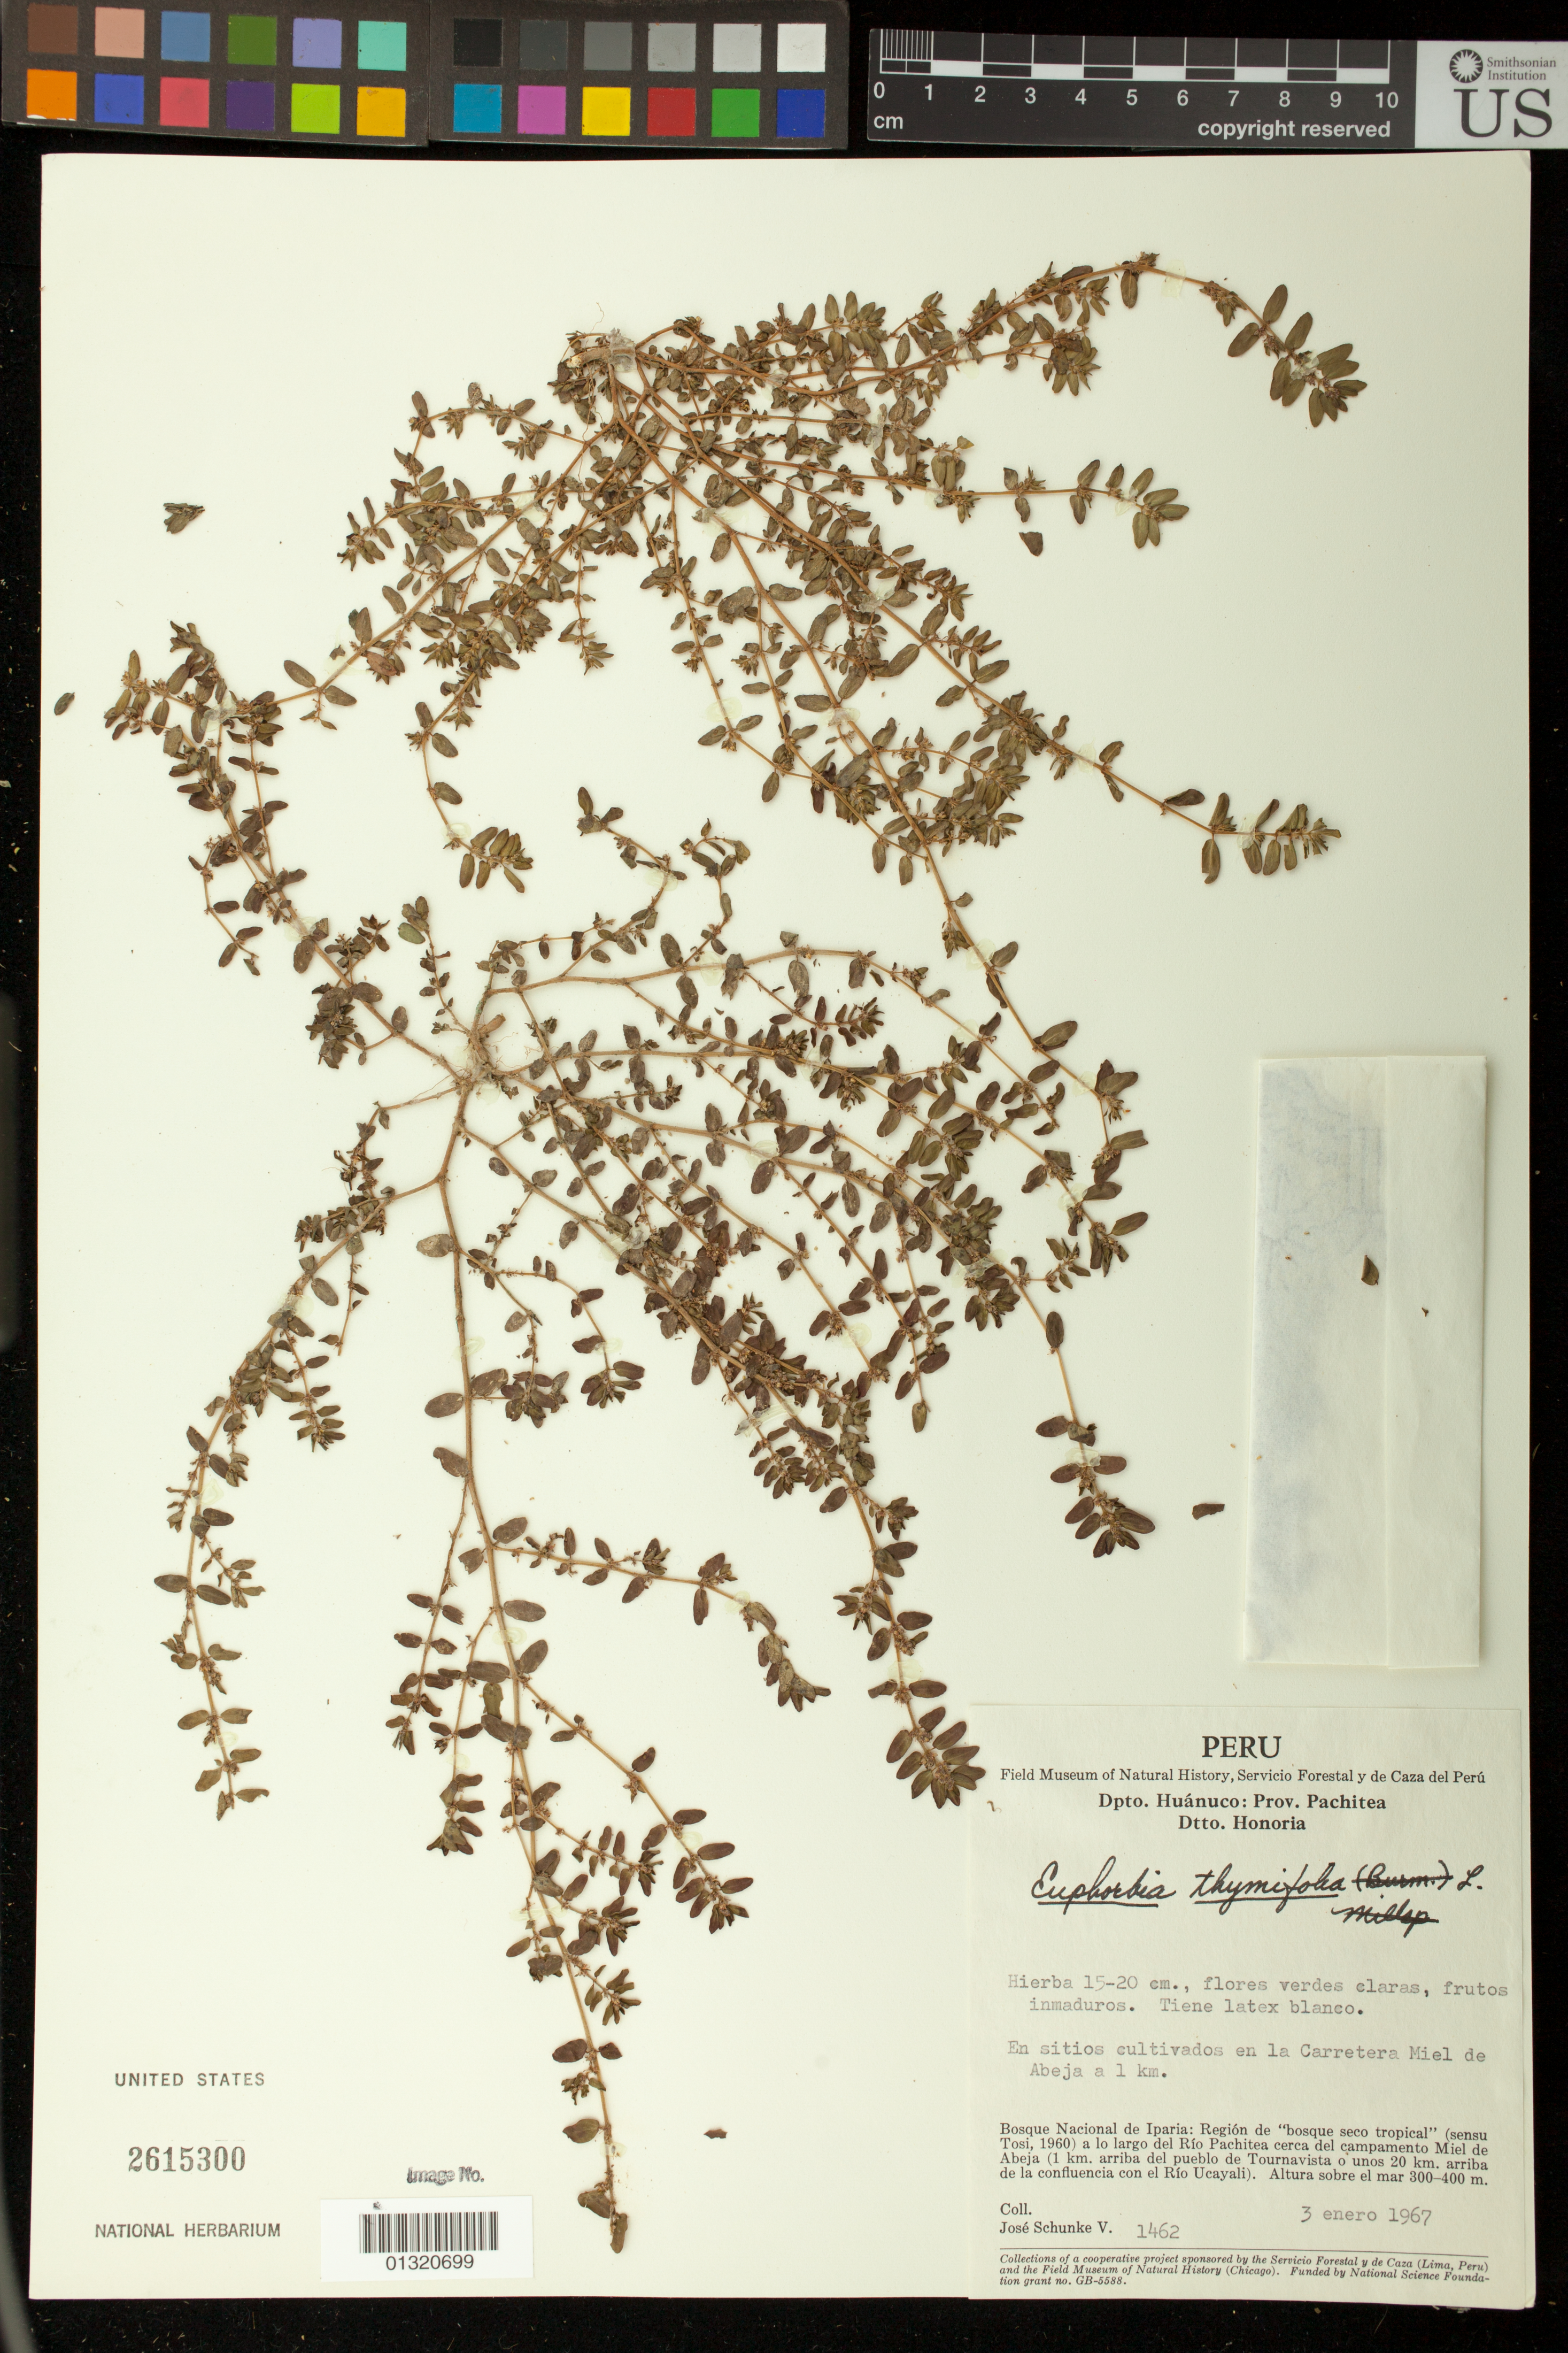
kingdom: Plantae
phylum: Tracheophyta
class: Magnoliopsida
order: Malpighiales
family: Euphorbiaceae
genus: Euphorbia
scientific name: Euphorbia thymifolia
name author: L.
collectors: J. Schunke Vigo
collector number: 1462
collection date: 1967-01-03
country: Peru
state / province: Huánuco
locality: La Carretera Miel de Abeja a 1 km.; Bosque Nacional de Iparia: a lo largo del Rio Pachitea cerca del campamento Miel de Abeja (1 km. arriba del pueblo de Tournavista o unos 20km. arriba de la confluencia con el Rio Ucayali).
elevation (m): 300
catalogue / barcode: US 2615300